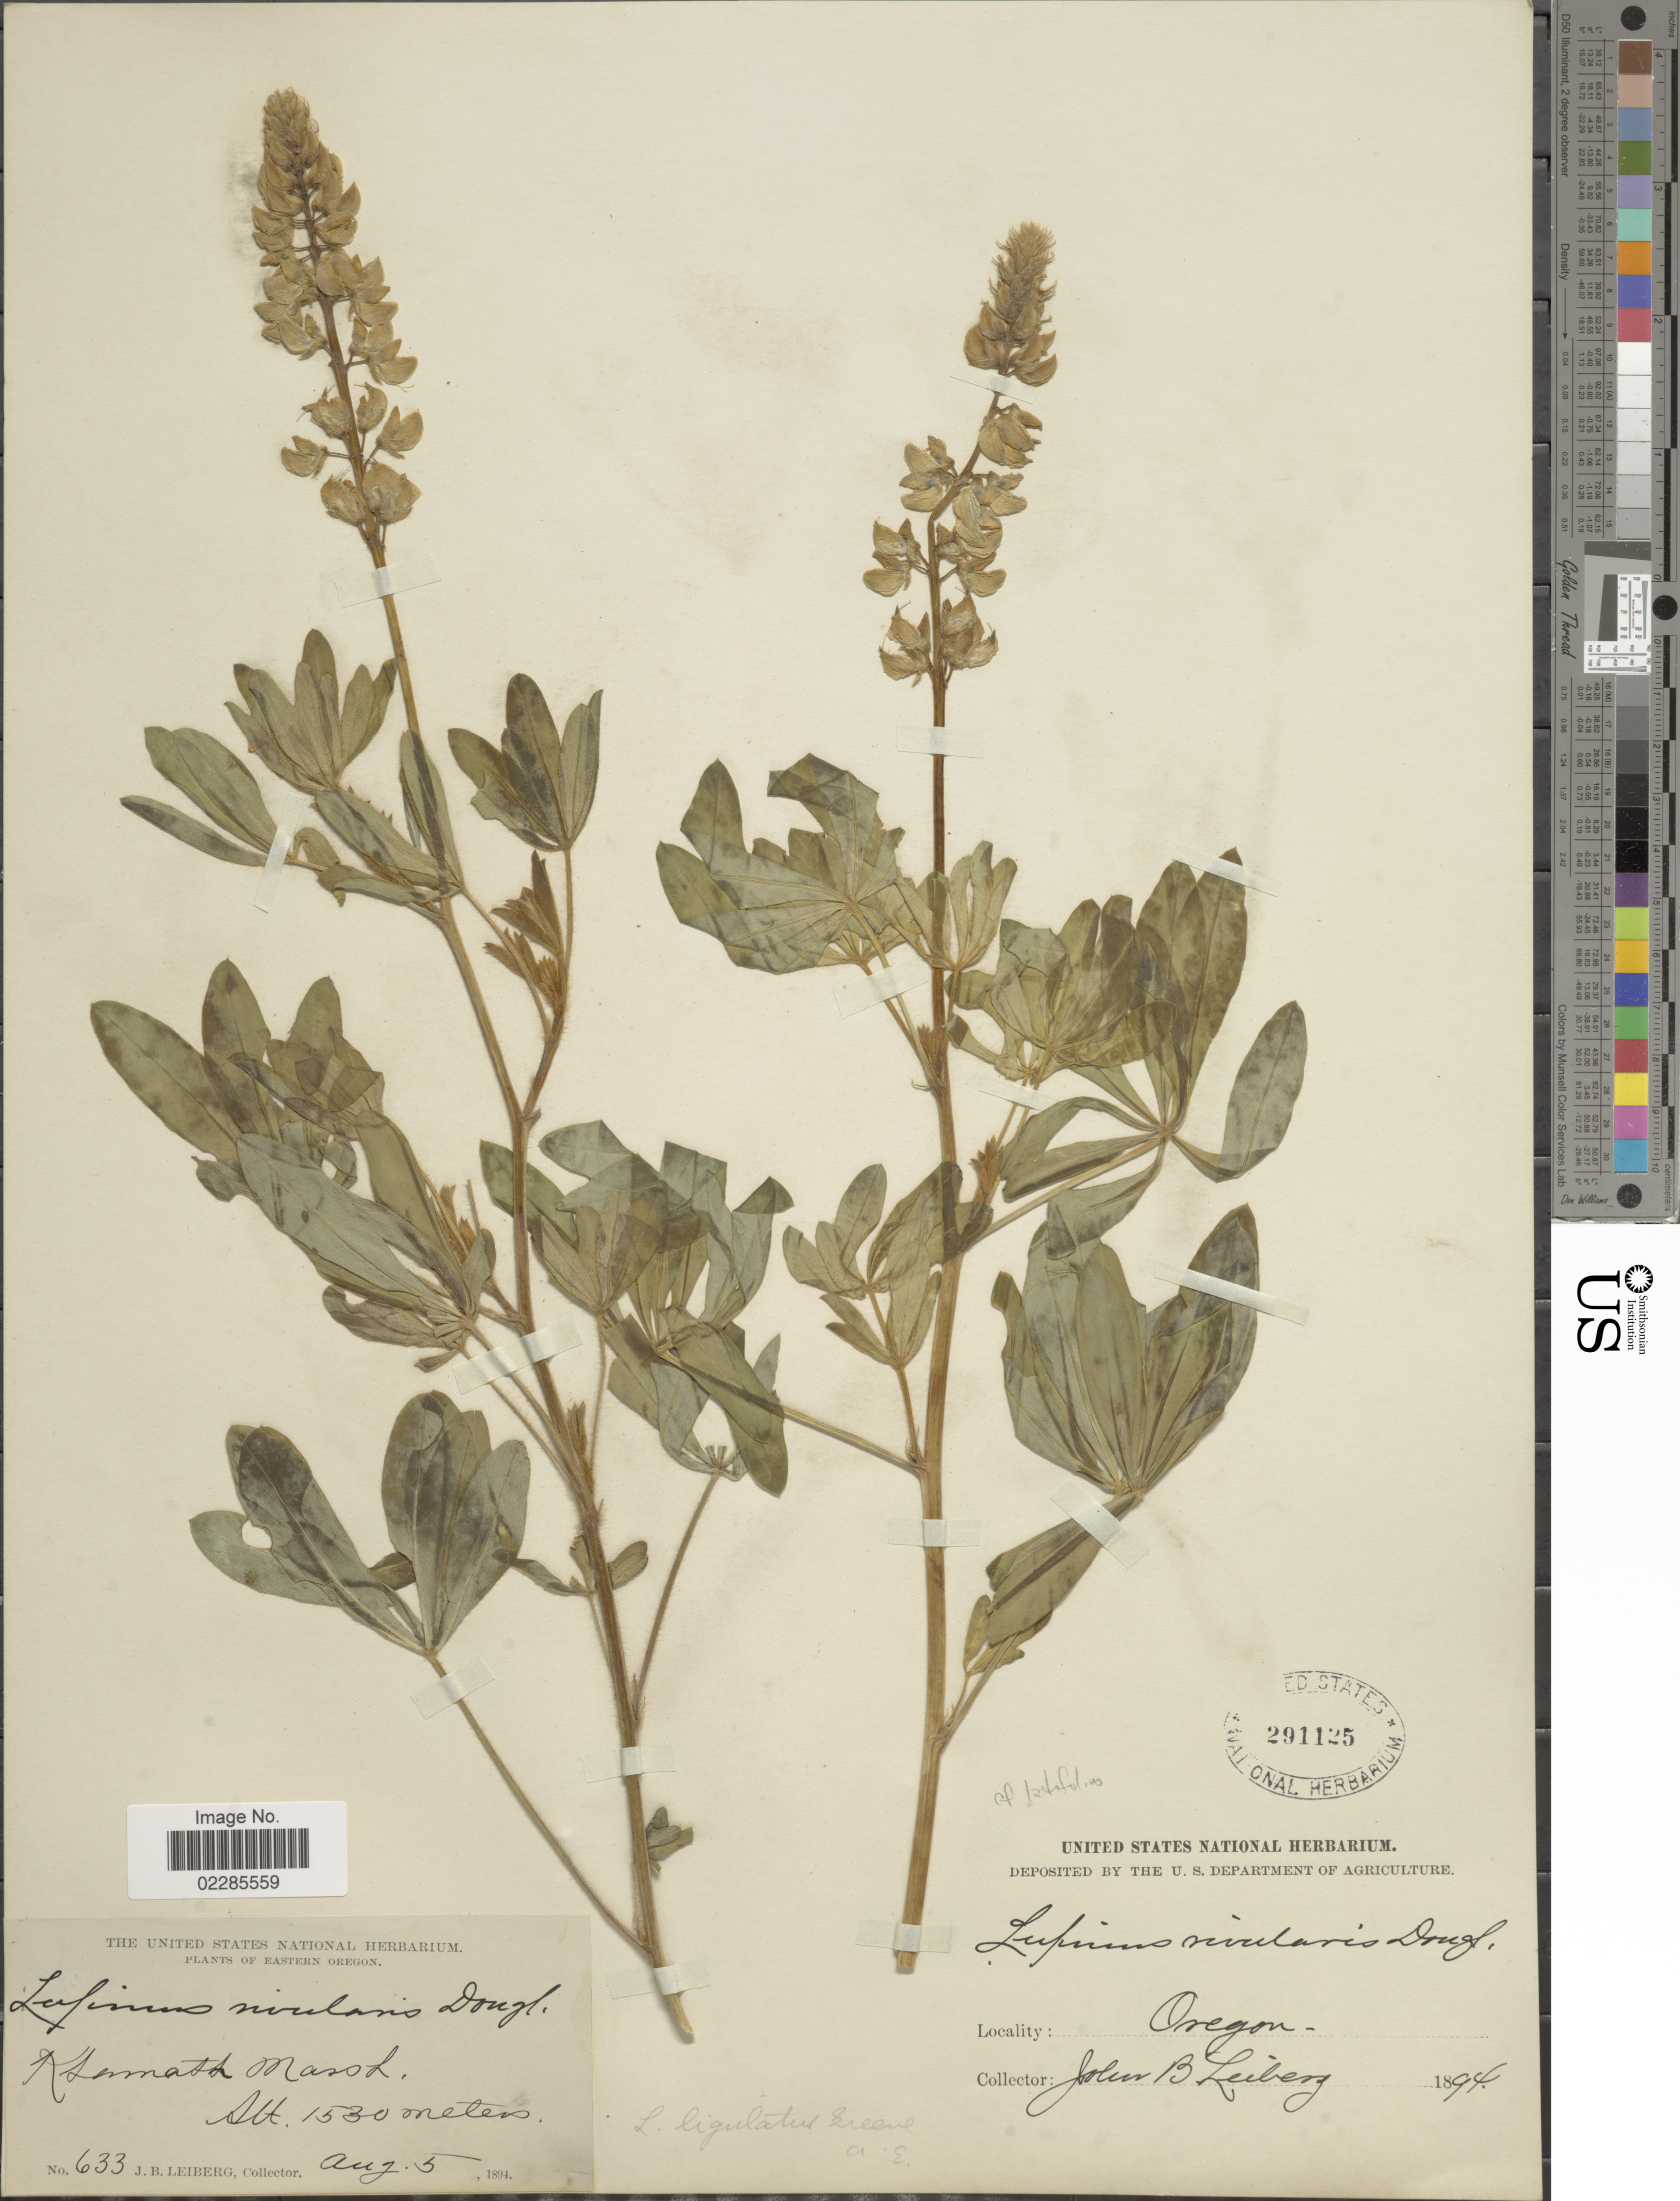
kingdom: Plantae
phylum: Tracheophyta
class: Magnoliopsida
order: Fabales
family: Fabaceae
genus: Lupinus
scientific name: Lupinus latifolius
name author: Lindl. ex J. Agardh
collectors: J. B. Leiberg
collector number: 633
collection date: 1894-08-05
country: United States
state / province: Oregon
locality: Eastern Oregon, Klamath Marsh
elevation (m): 1530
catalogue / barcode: US 291125